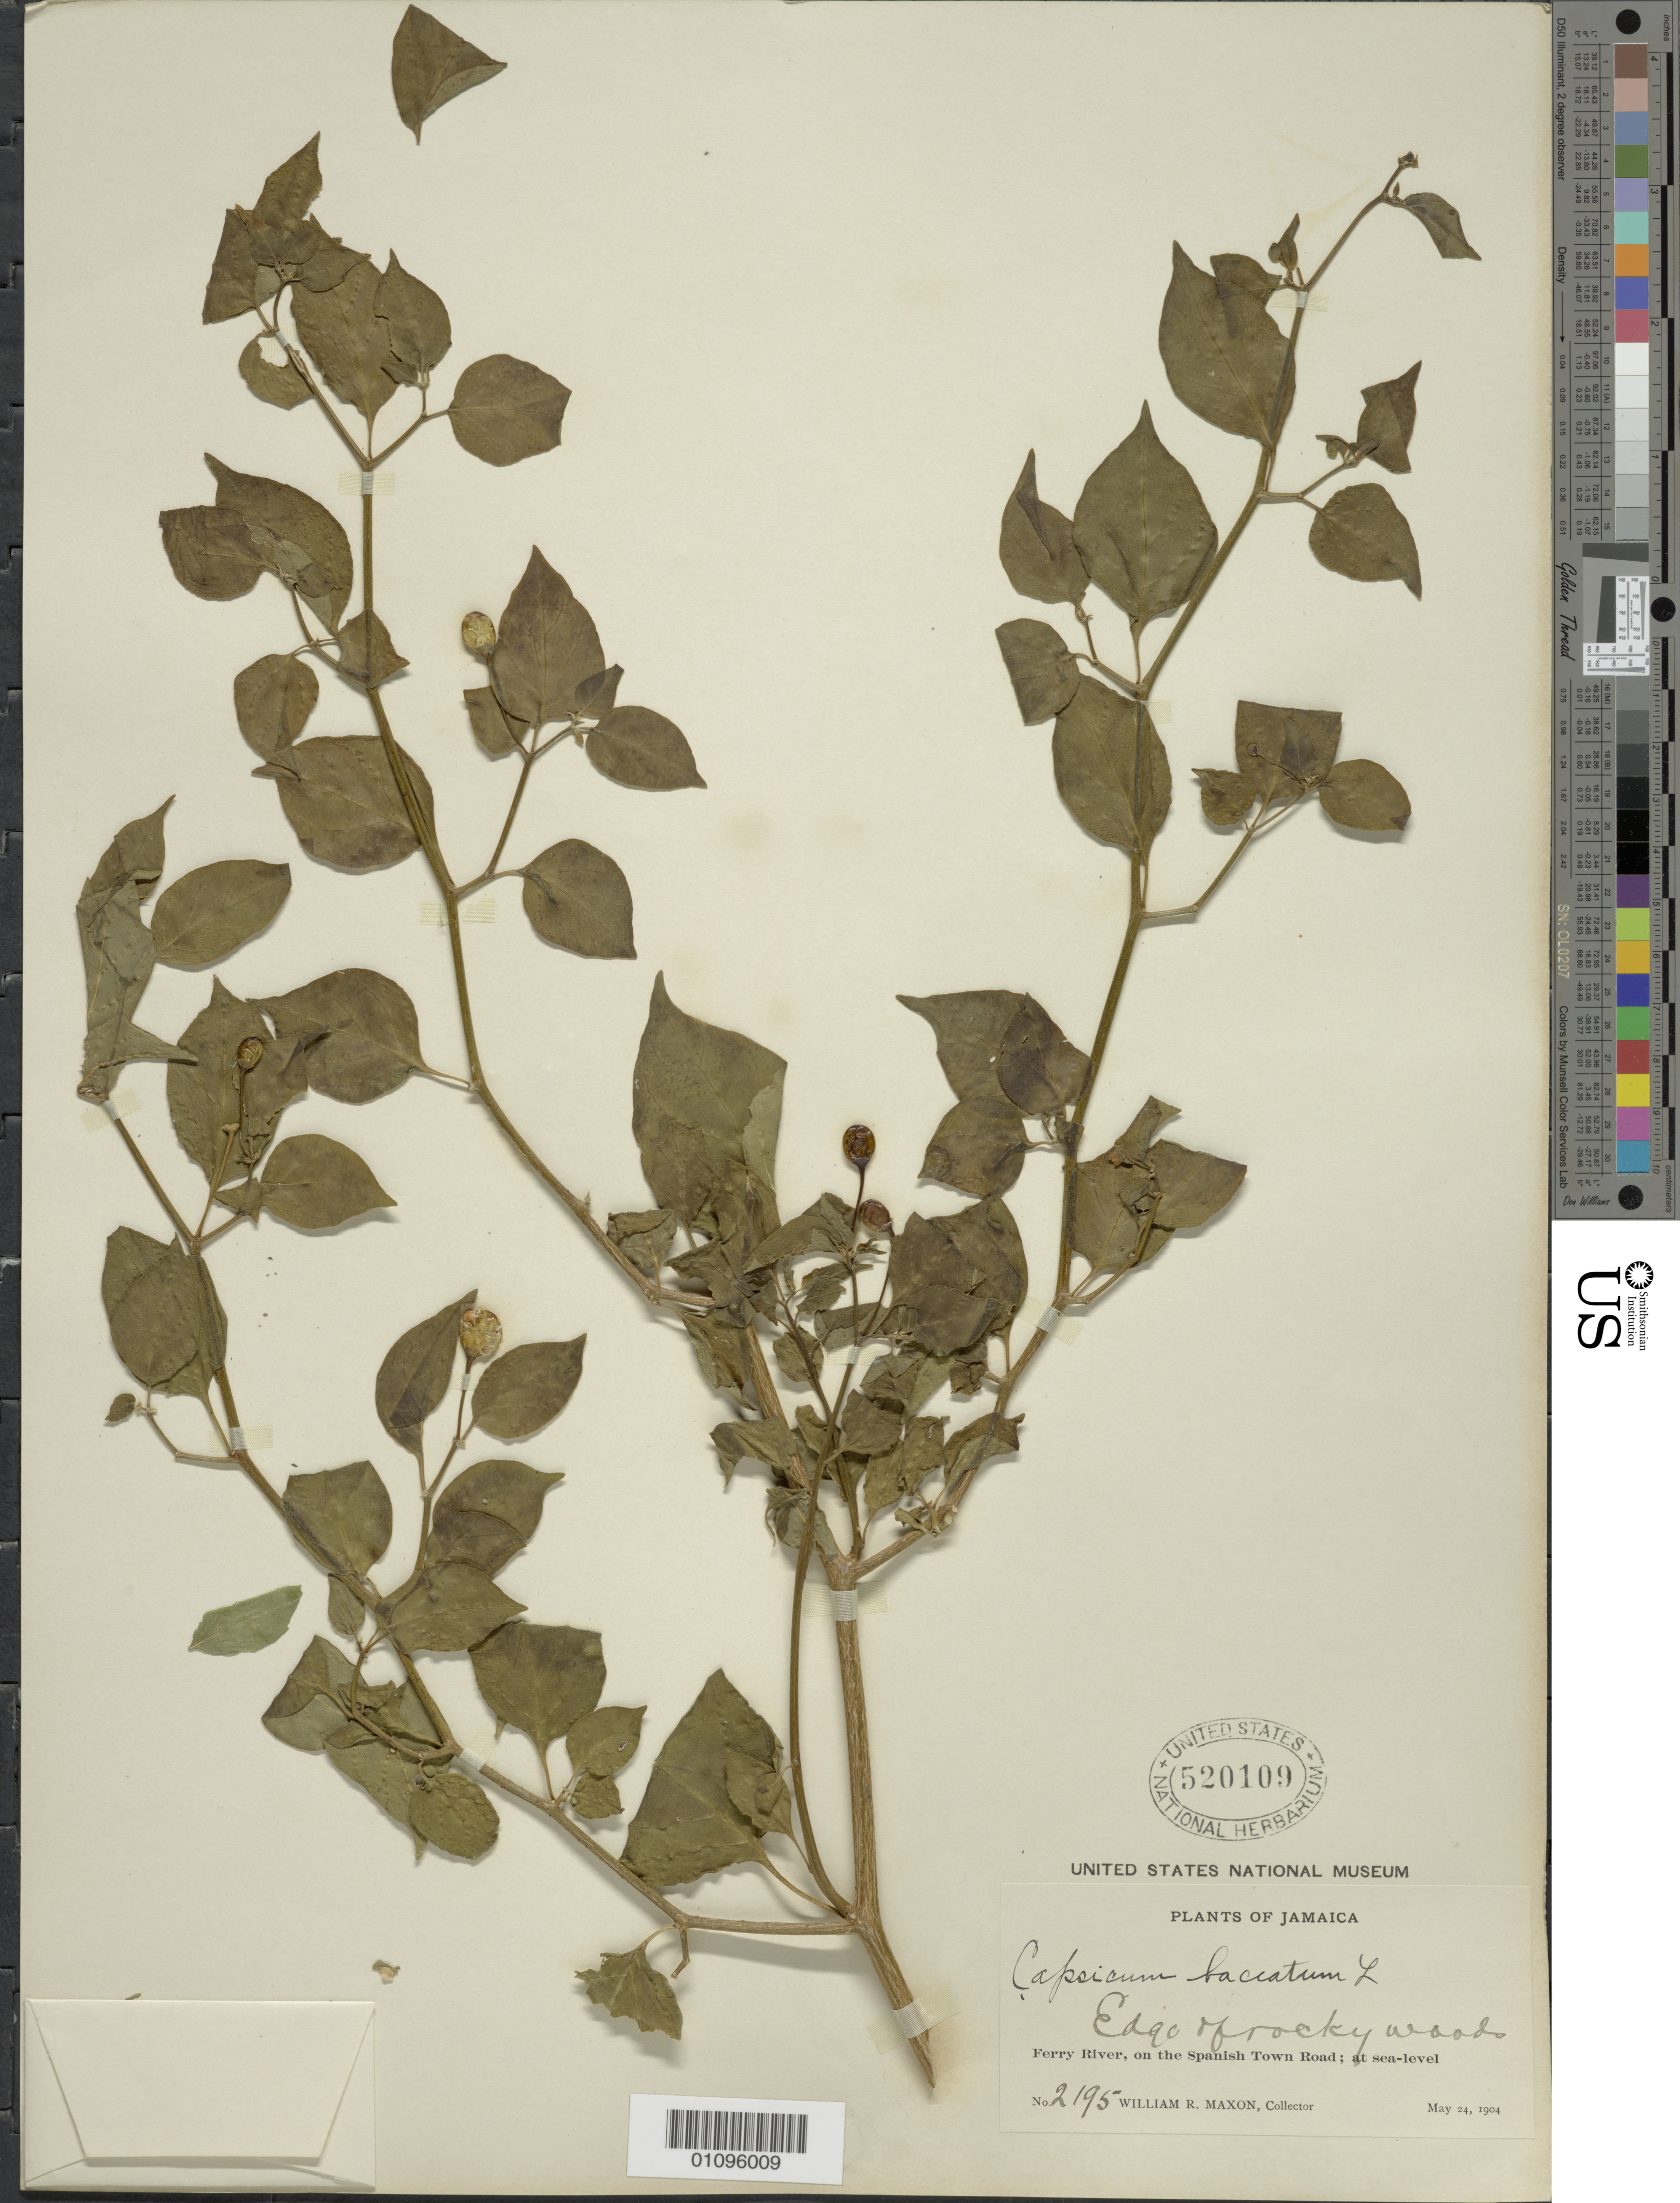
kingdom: Plantae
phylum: Tracheophyta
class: Magnoliopsida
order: Solanales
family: Solanaceae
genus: Capsicum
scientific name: Capsicum baccatum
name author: L.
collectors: W. R. Maxon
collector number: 2195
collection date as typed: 24 May 1904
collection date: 1904-05-24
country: Jamaica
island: Jamaica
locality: Ferry River, on the Spanish Town Road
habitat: Edge of rocky woods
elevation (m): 0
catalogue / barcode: US 520109